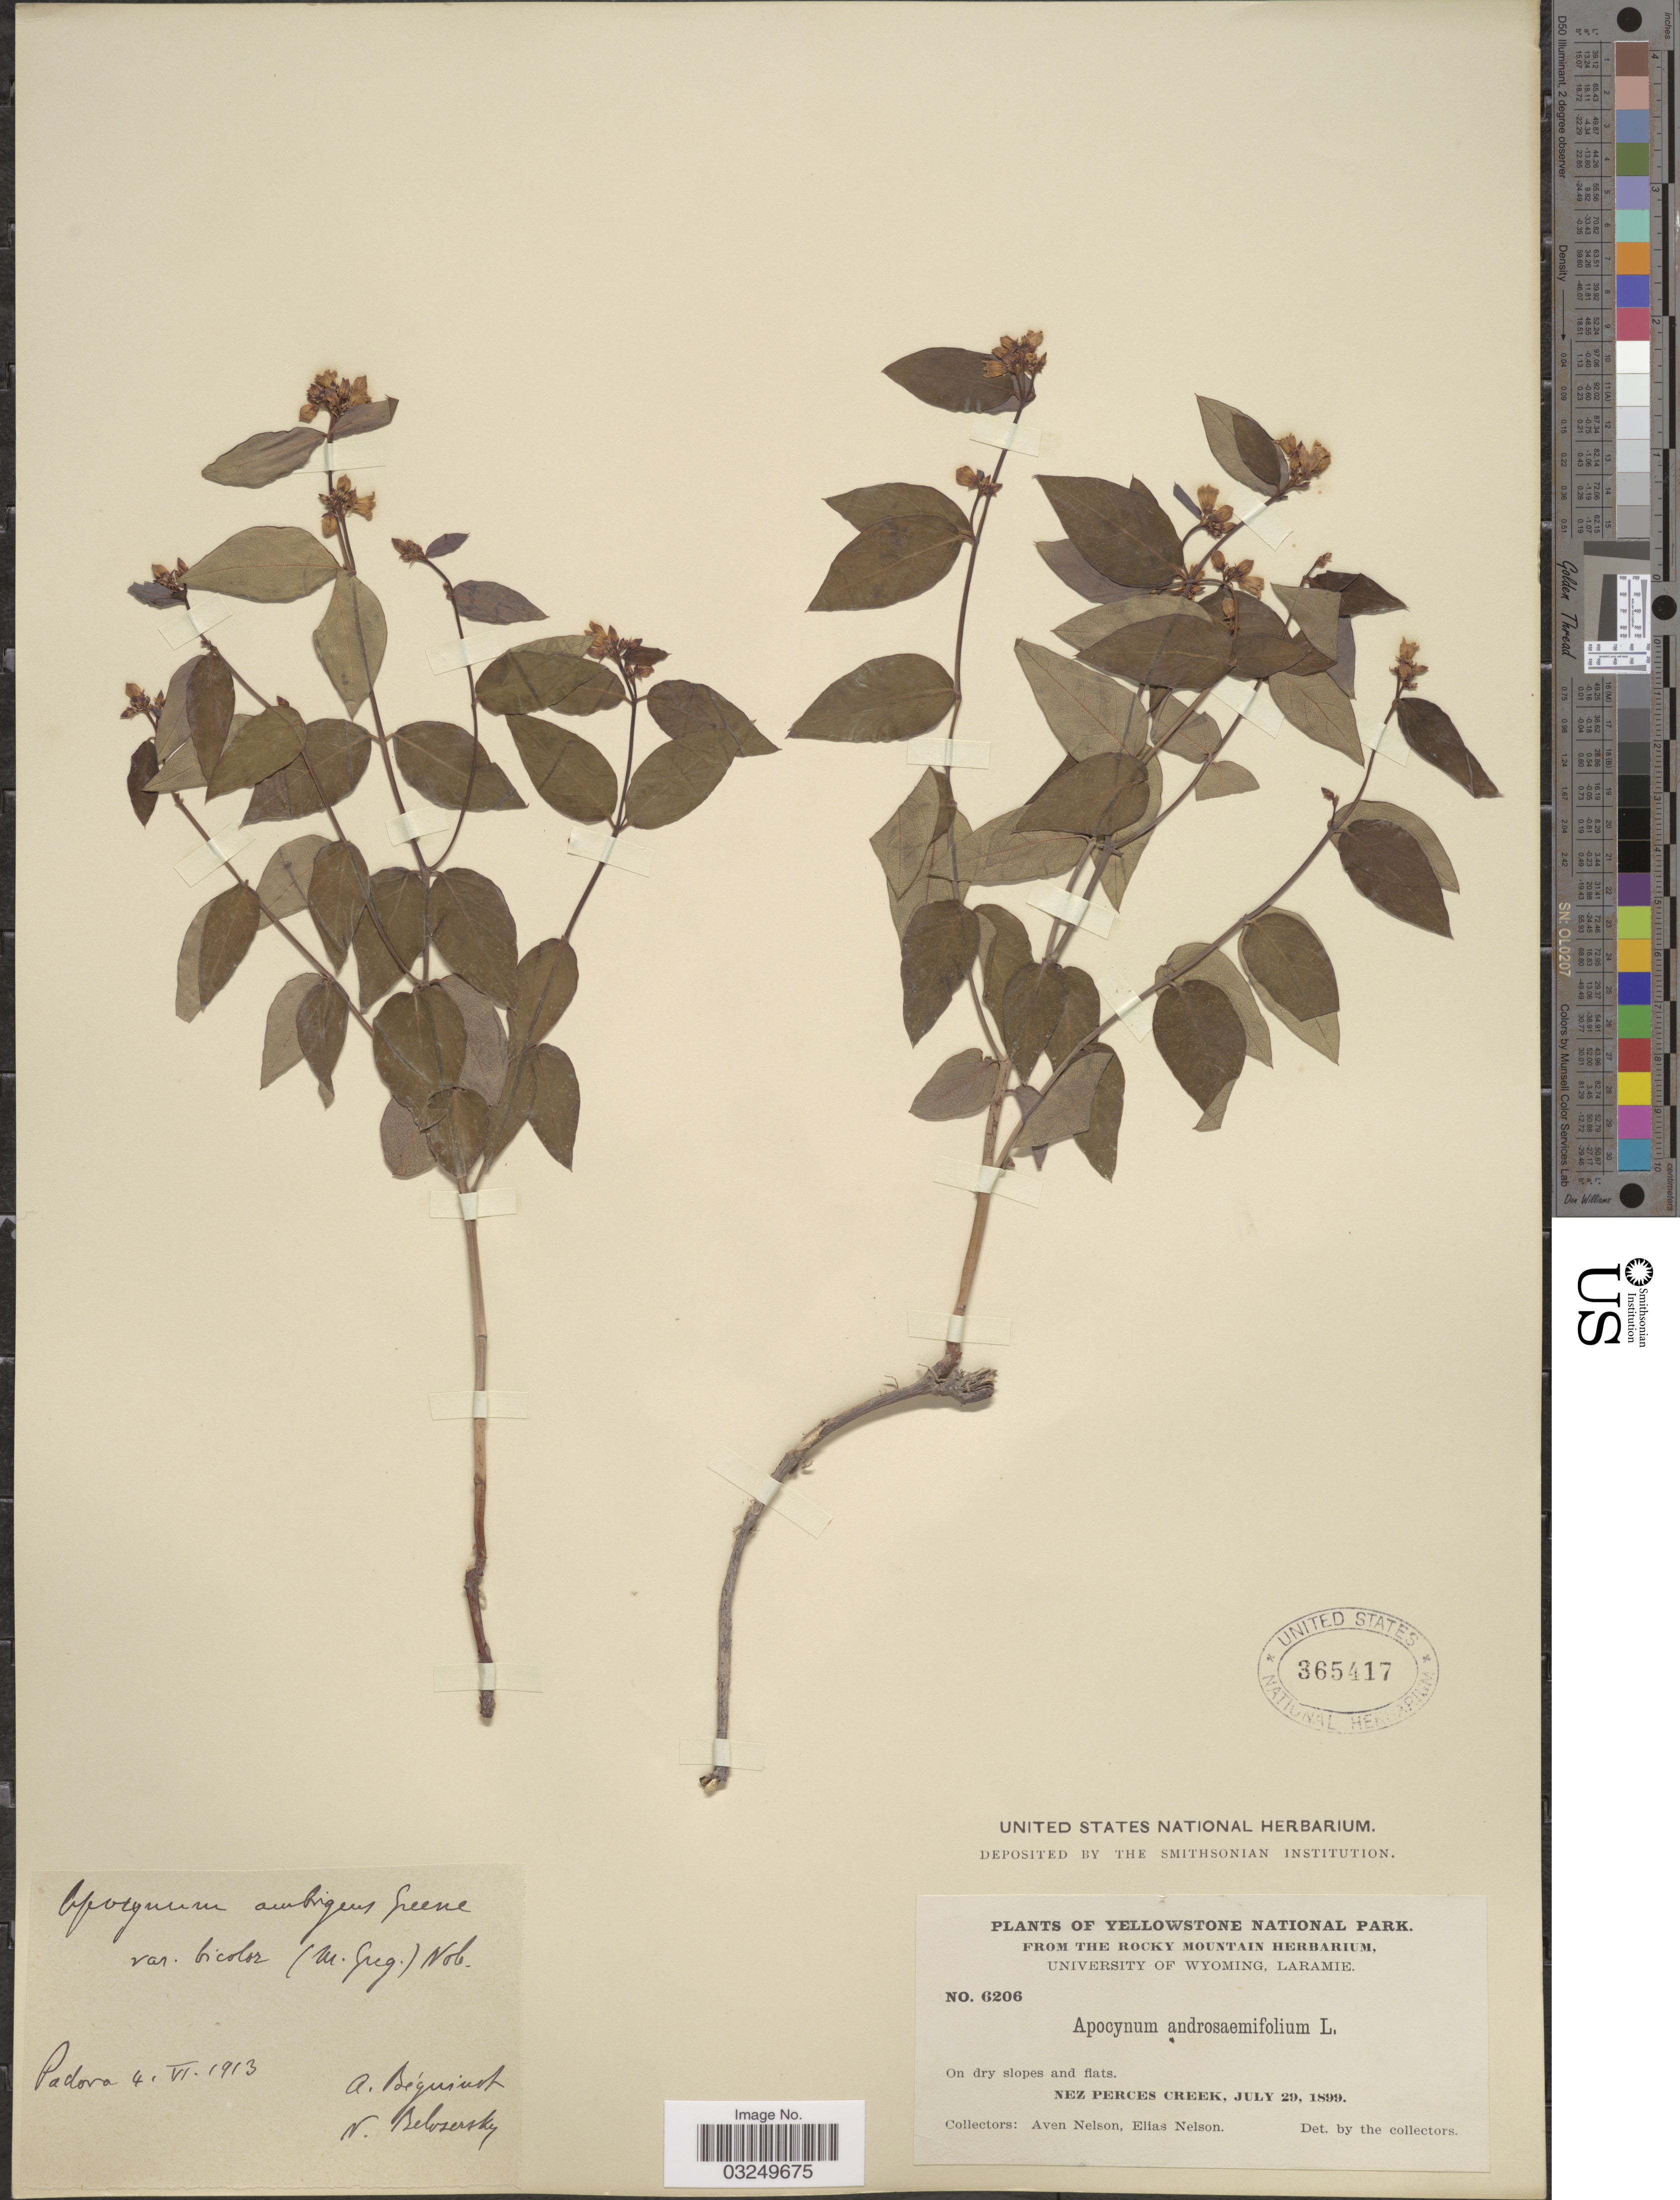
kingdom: Plantae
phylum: Tracheophyta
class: Magnoliopsida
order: Gentianales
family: Apocynaceae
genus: Apocynum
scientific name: Apocynum bicolor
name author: E.A. McGregor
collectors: A. Nelson & E. Nelson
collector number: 6206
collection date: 1899-07-29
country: United States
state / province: Wyoming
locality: Yellowstone National Park. Nez Perces Creek.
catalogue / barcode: US 365417